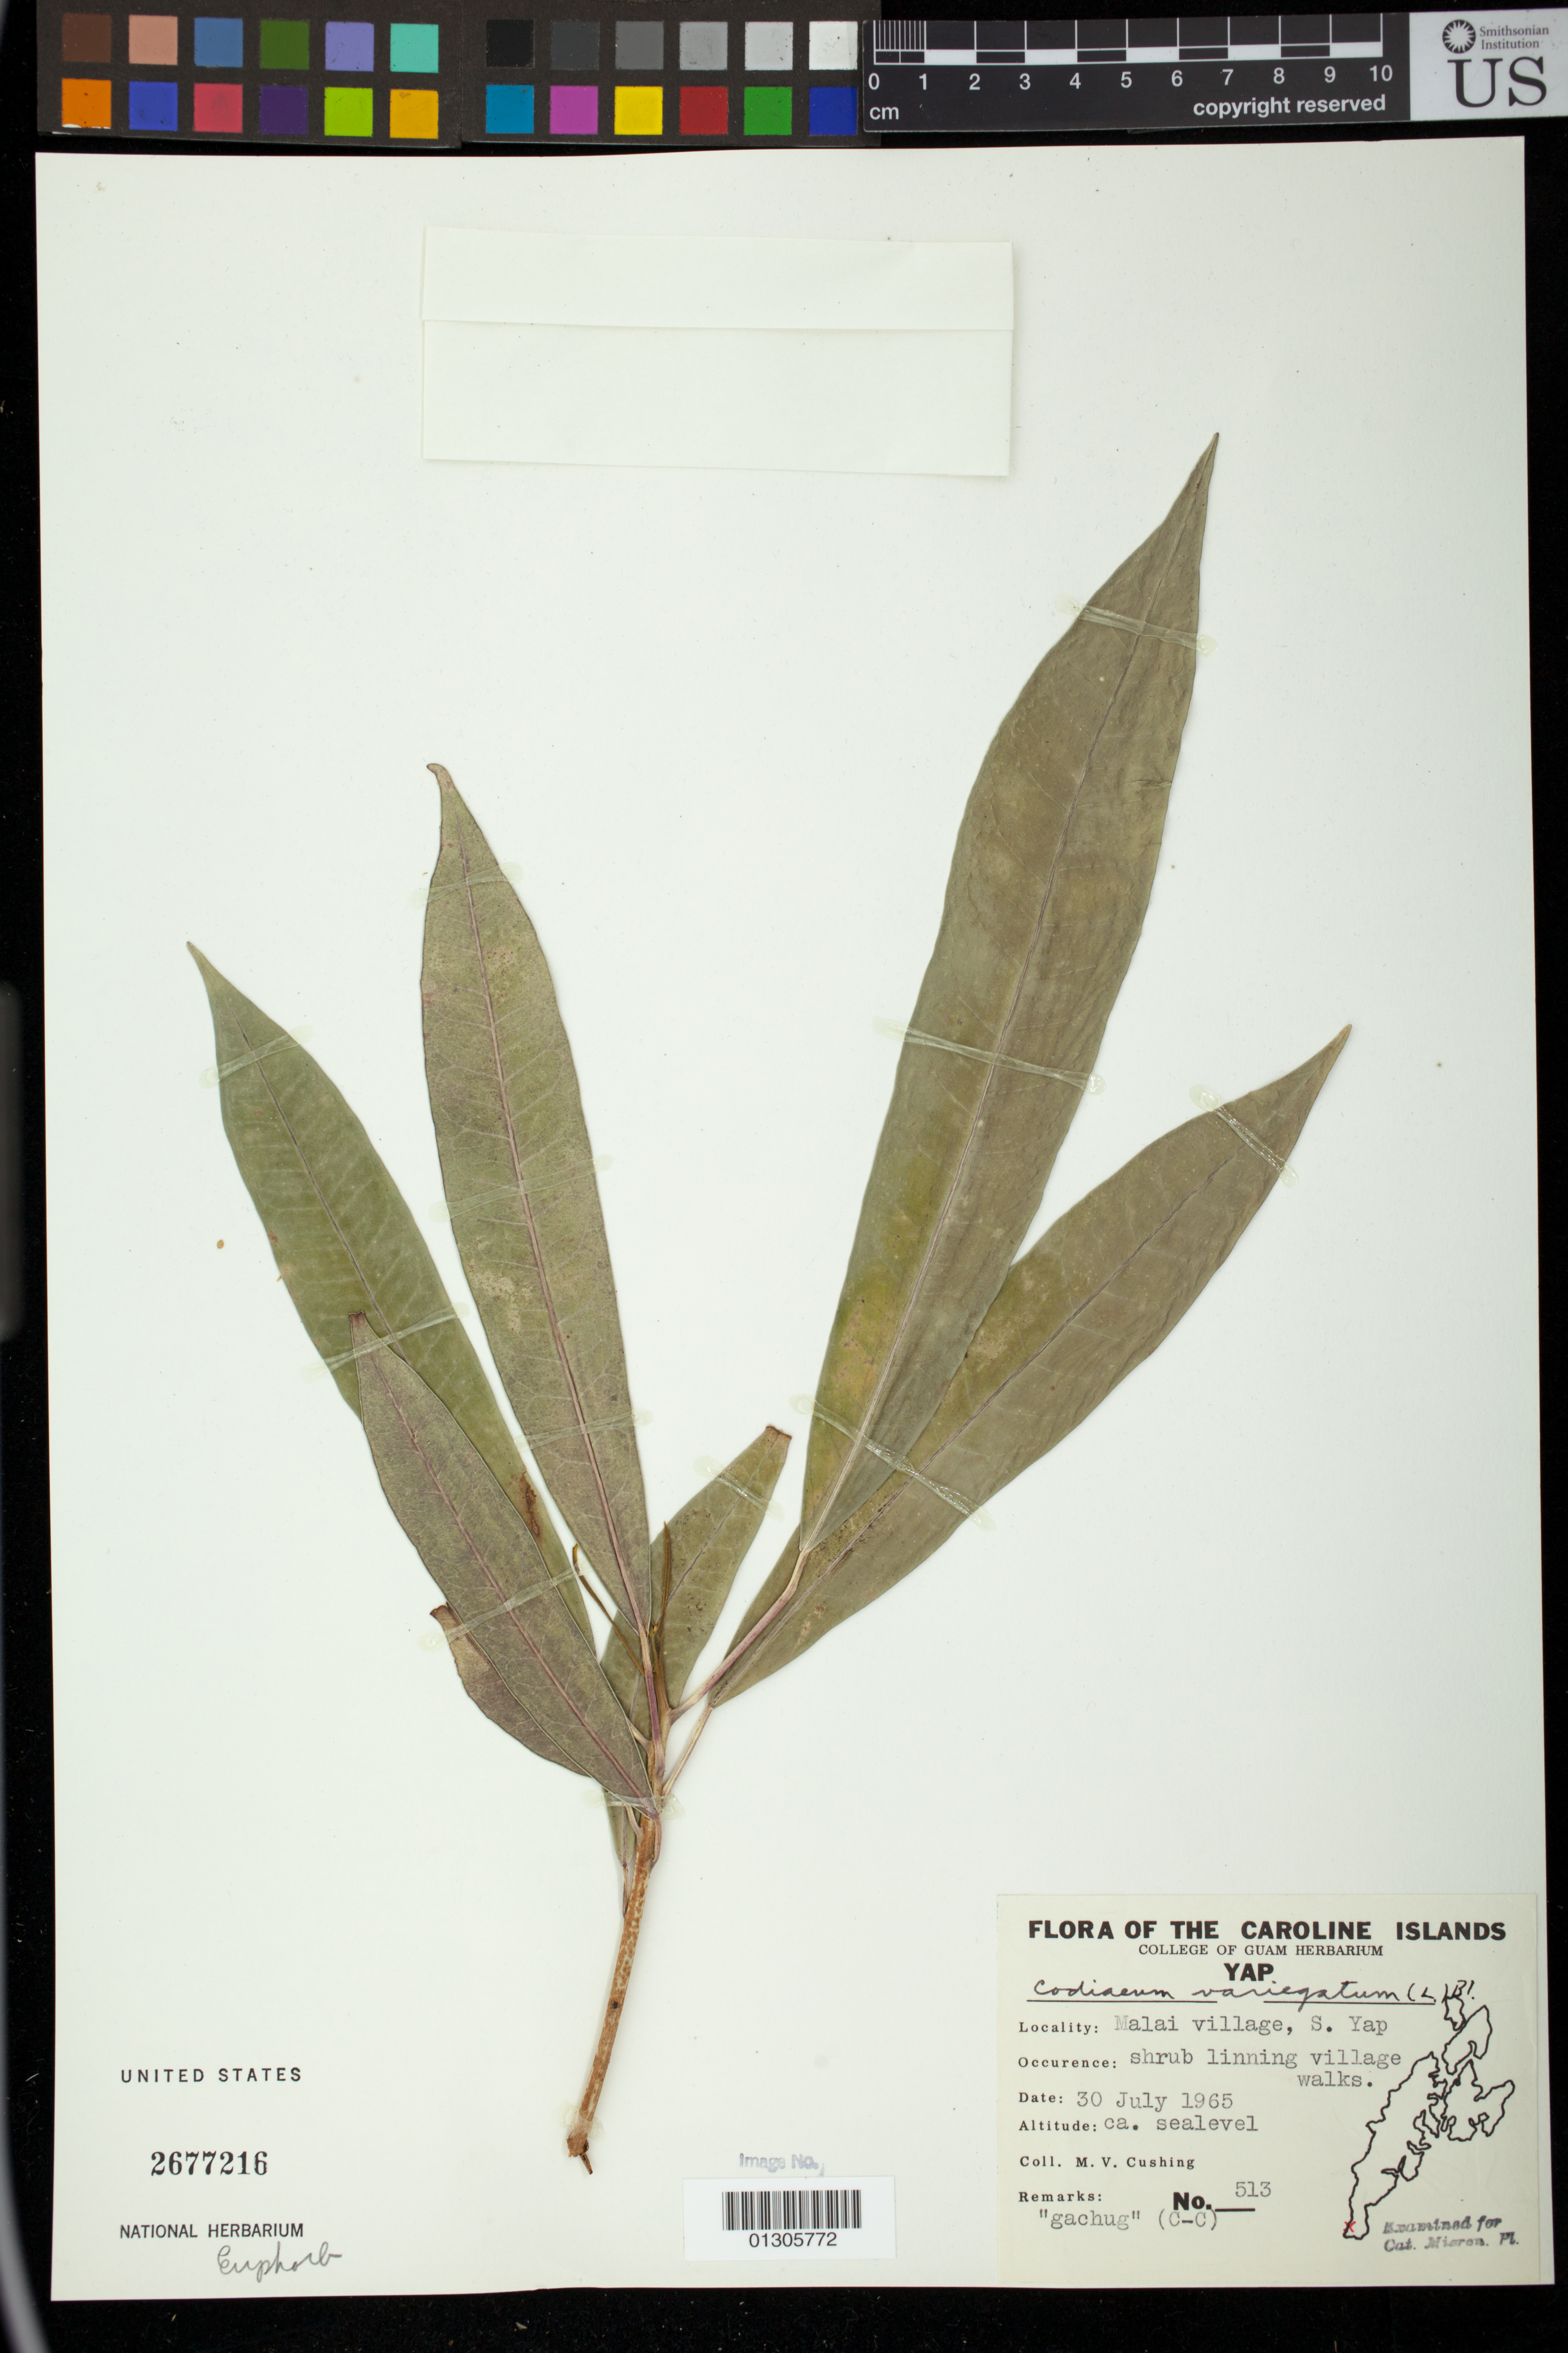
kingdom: Plantae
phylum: Tracheophyta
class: Magnoliopsida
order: Malpighiales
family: Euphorbiaceae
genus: Codiaeum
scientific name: Codiaeum variegatum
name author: (L.) Rumph. ex A. Juss.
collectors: M. V. Cushing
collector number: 513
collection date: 1965-07-30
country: Micronesia, Federated States of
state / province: Yap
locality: Malai village, S. Yap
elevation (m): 0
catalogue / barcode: US 2677216